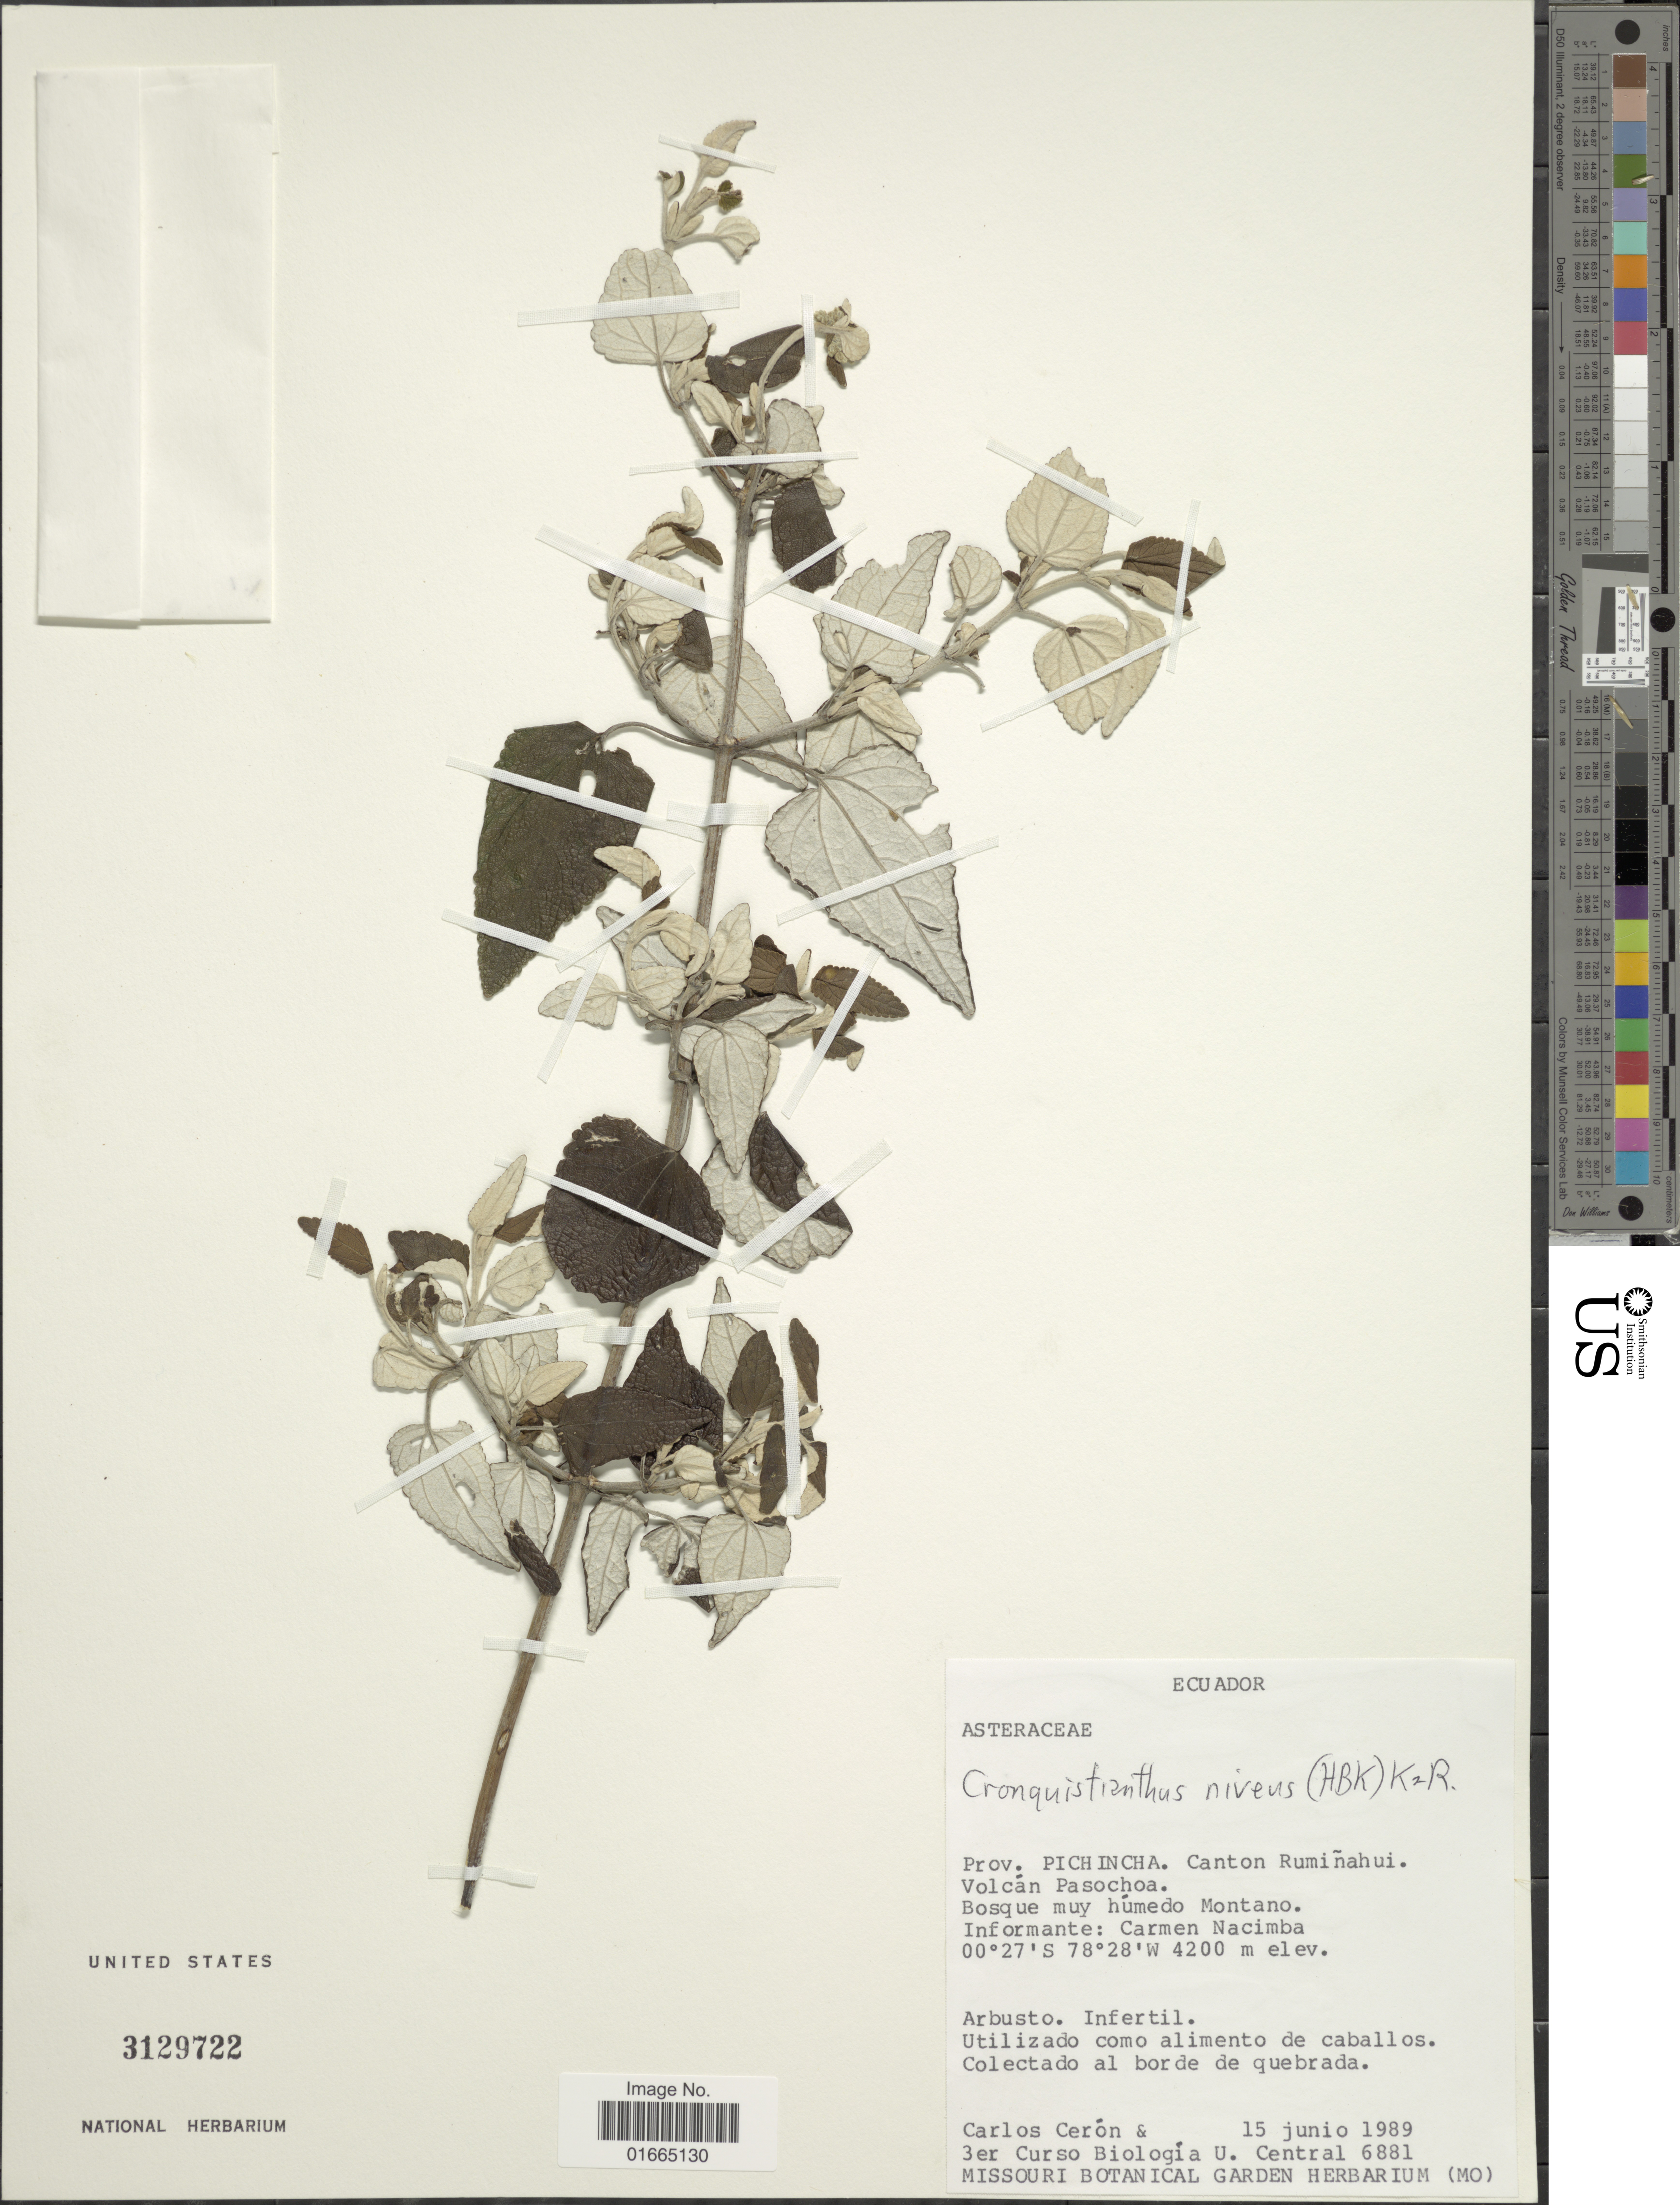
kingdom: Plantae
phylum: Tracheophyta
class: Magnoliopsida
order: Asterales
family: Asteraceae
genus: Cronquistianthus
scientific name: Cronquistianthus niveus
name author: (Kunth) R.M. King & H. Rob.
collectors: C. E. Cerón M. & Quinto Curso de Biología U.C.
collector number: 6881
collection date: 1989-06-15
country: Ecuador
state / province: Pichincha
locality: Prov: Pichincha. Canton Rumiñahui. Volcán Pasochoa. Bosque muy húmedo Montano. Informante: Carmen Nacimba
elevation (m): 4200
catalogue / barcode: US 3129722